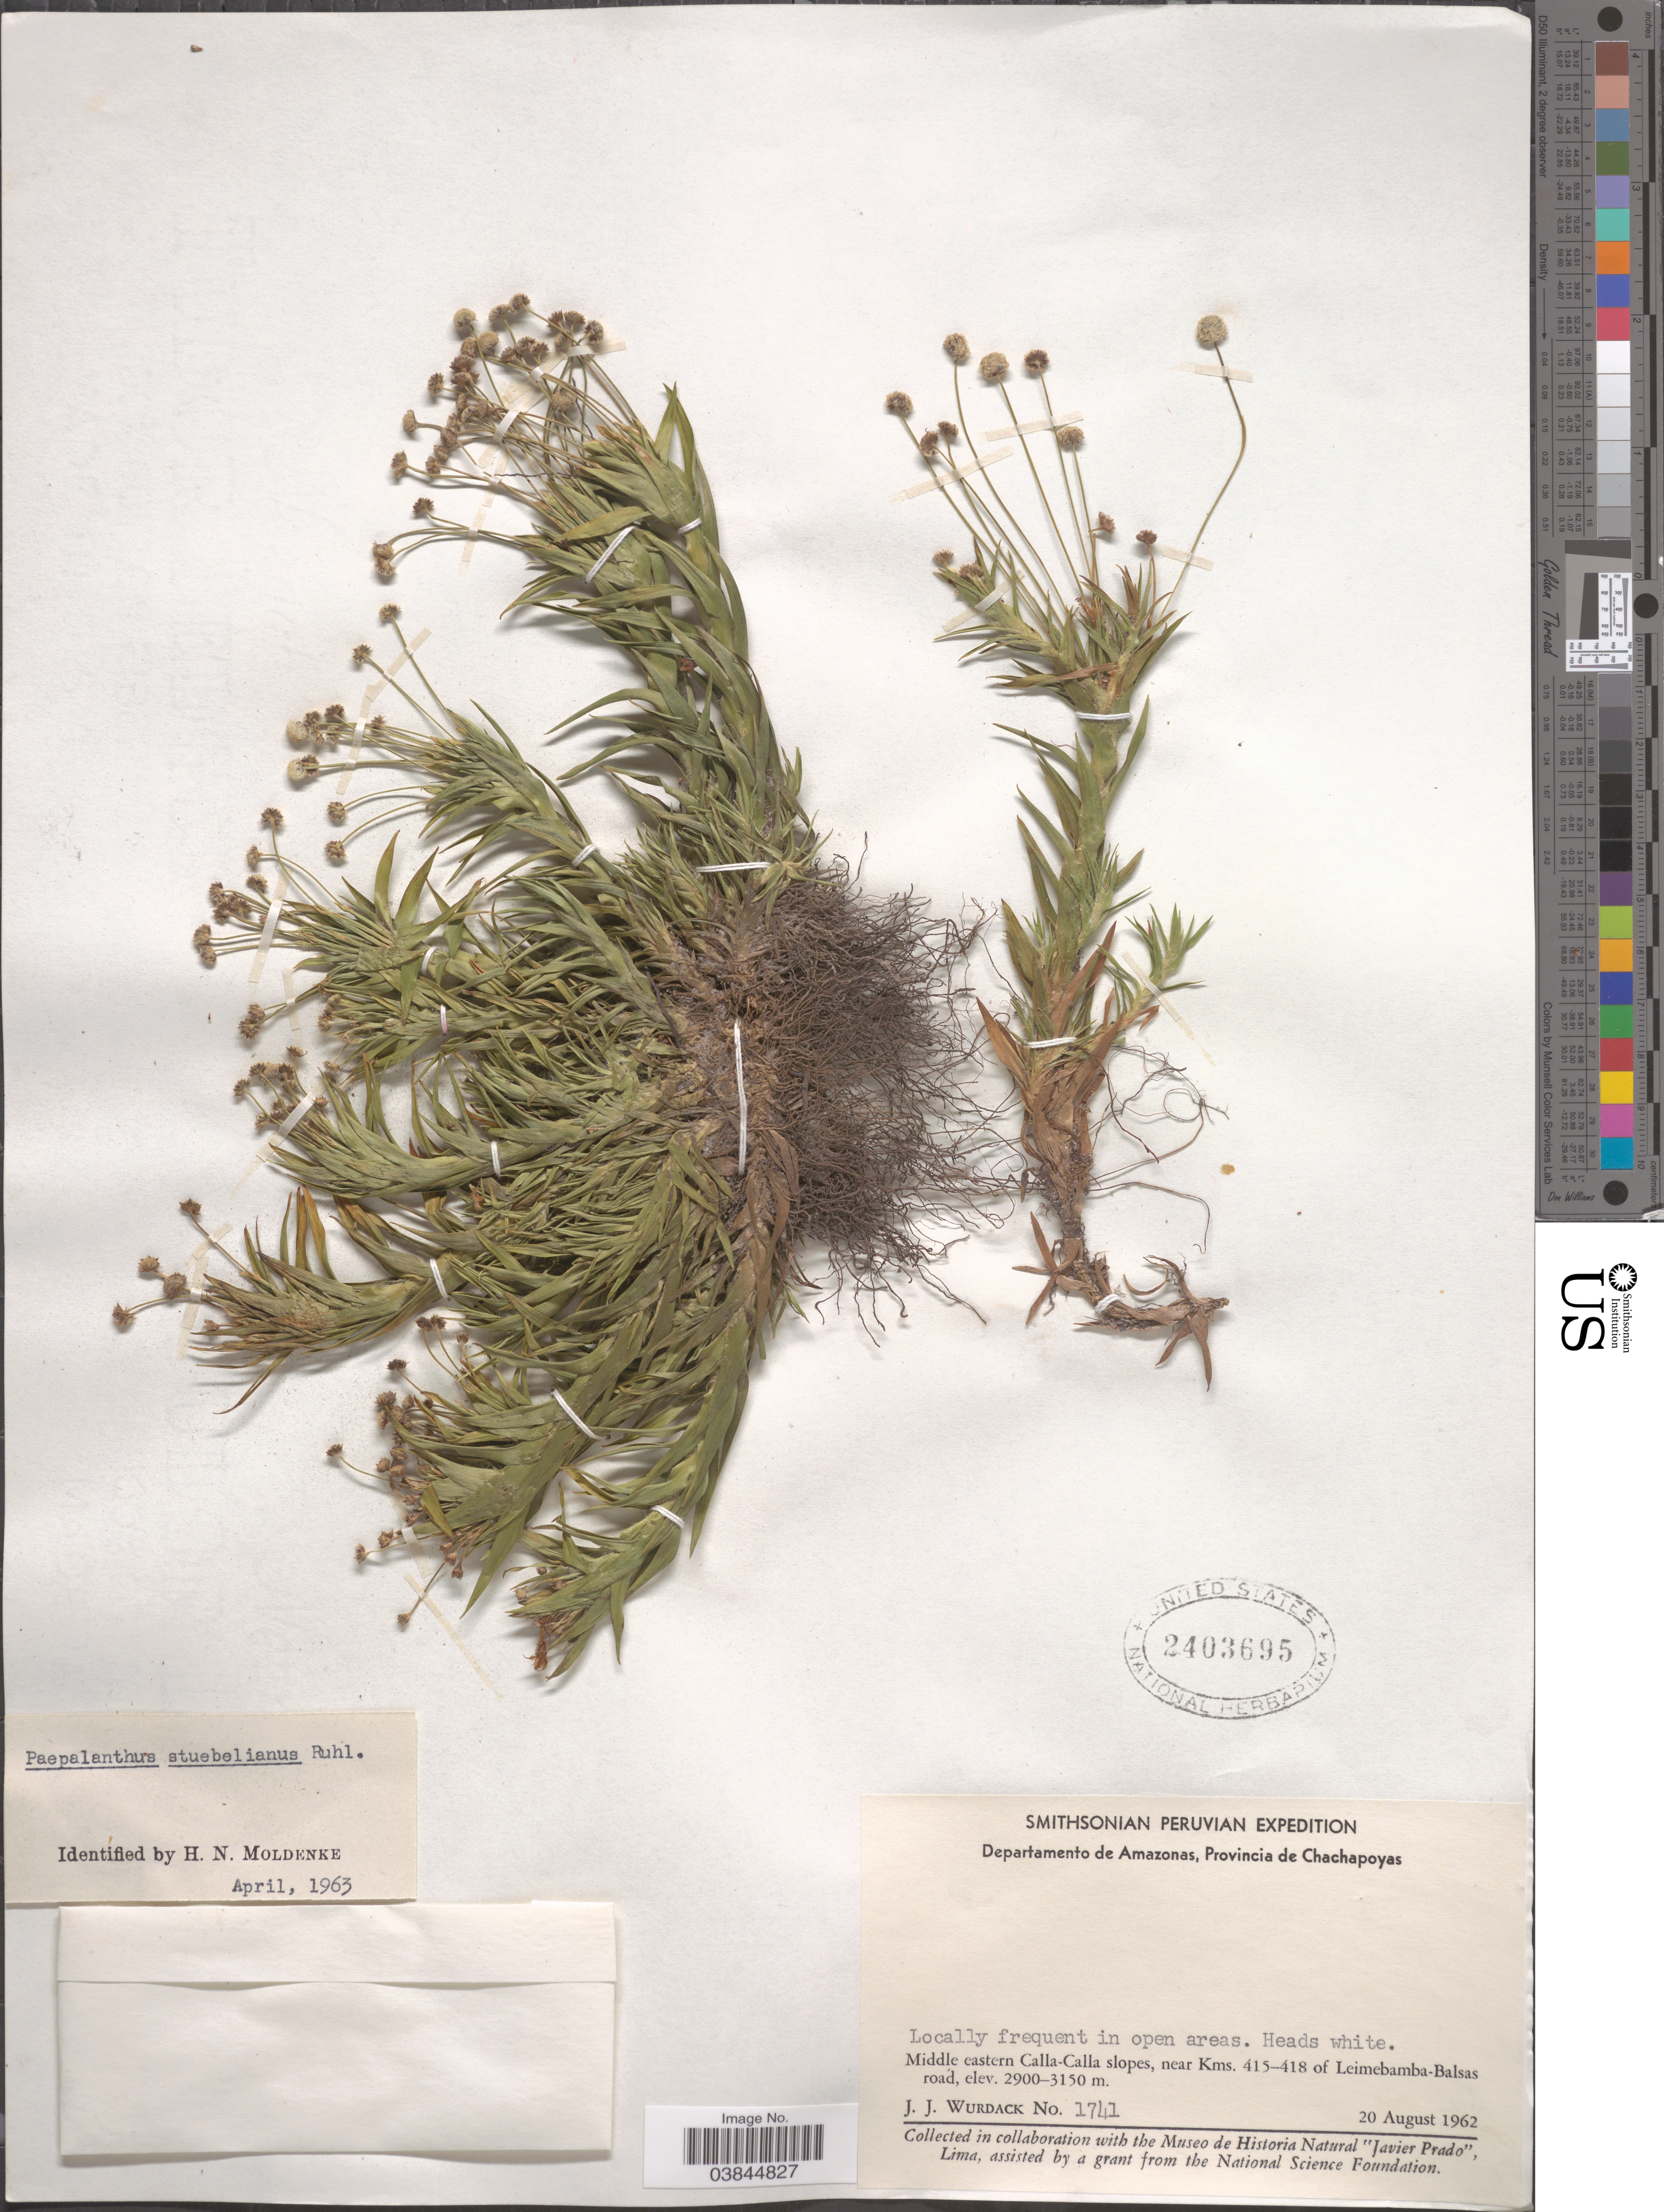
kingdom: Plantae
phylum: Tracheophyta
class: Liliopsida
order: Poales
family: Eriocaulaceae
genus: Paepalanthus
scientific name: Paepalanthus stuebelianus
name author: Ruhland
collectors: J. J. Wurdack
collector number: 1741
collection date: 1962-08-20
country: Peru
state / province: Amazonas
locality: Departamento de Amazonas, Provincia de Chachapoyas. Middle eastern Calla-Calla slopes, near Kms. 415-418 of Leimebamba-Balsas road.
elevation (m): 2900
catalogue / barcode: US 2403695